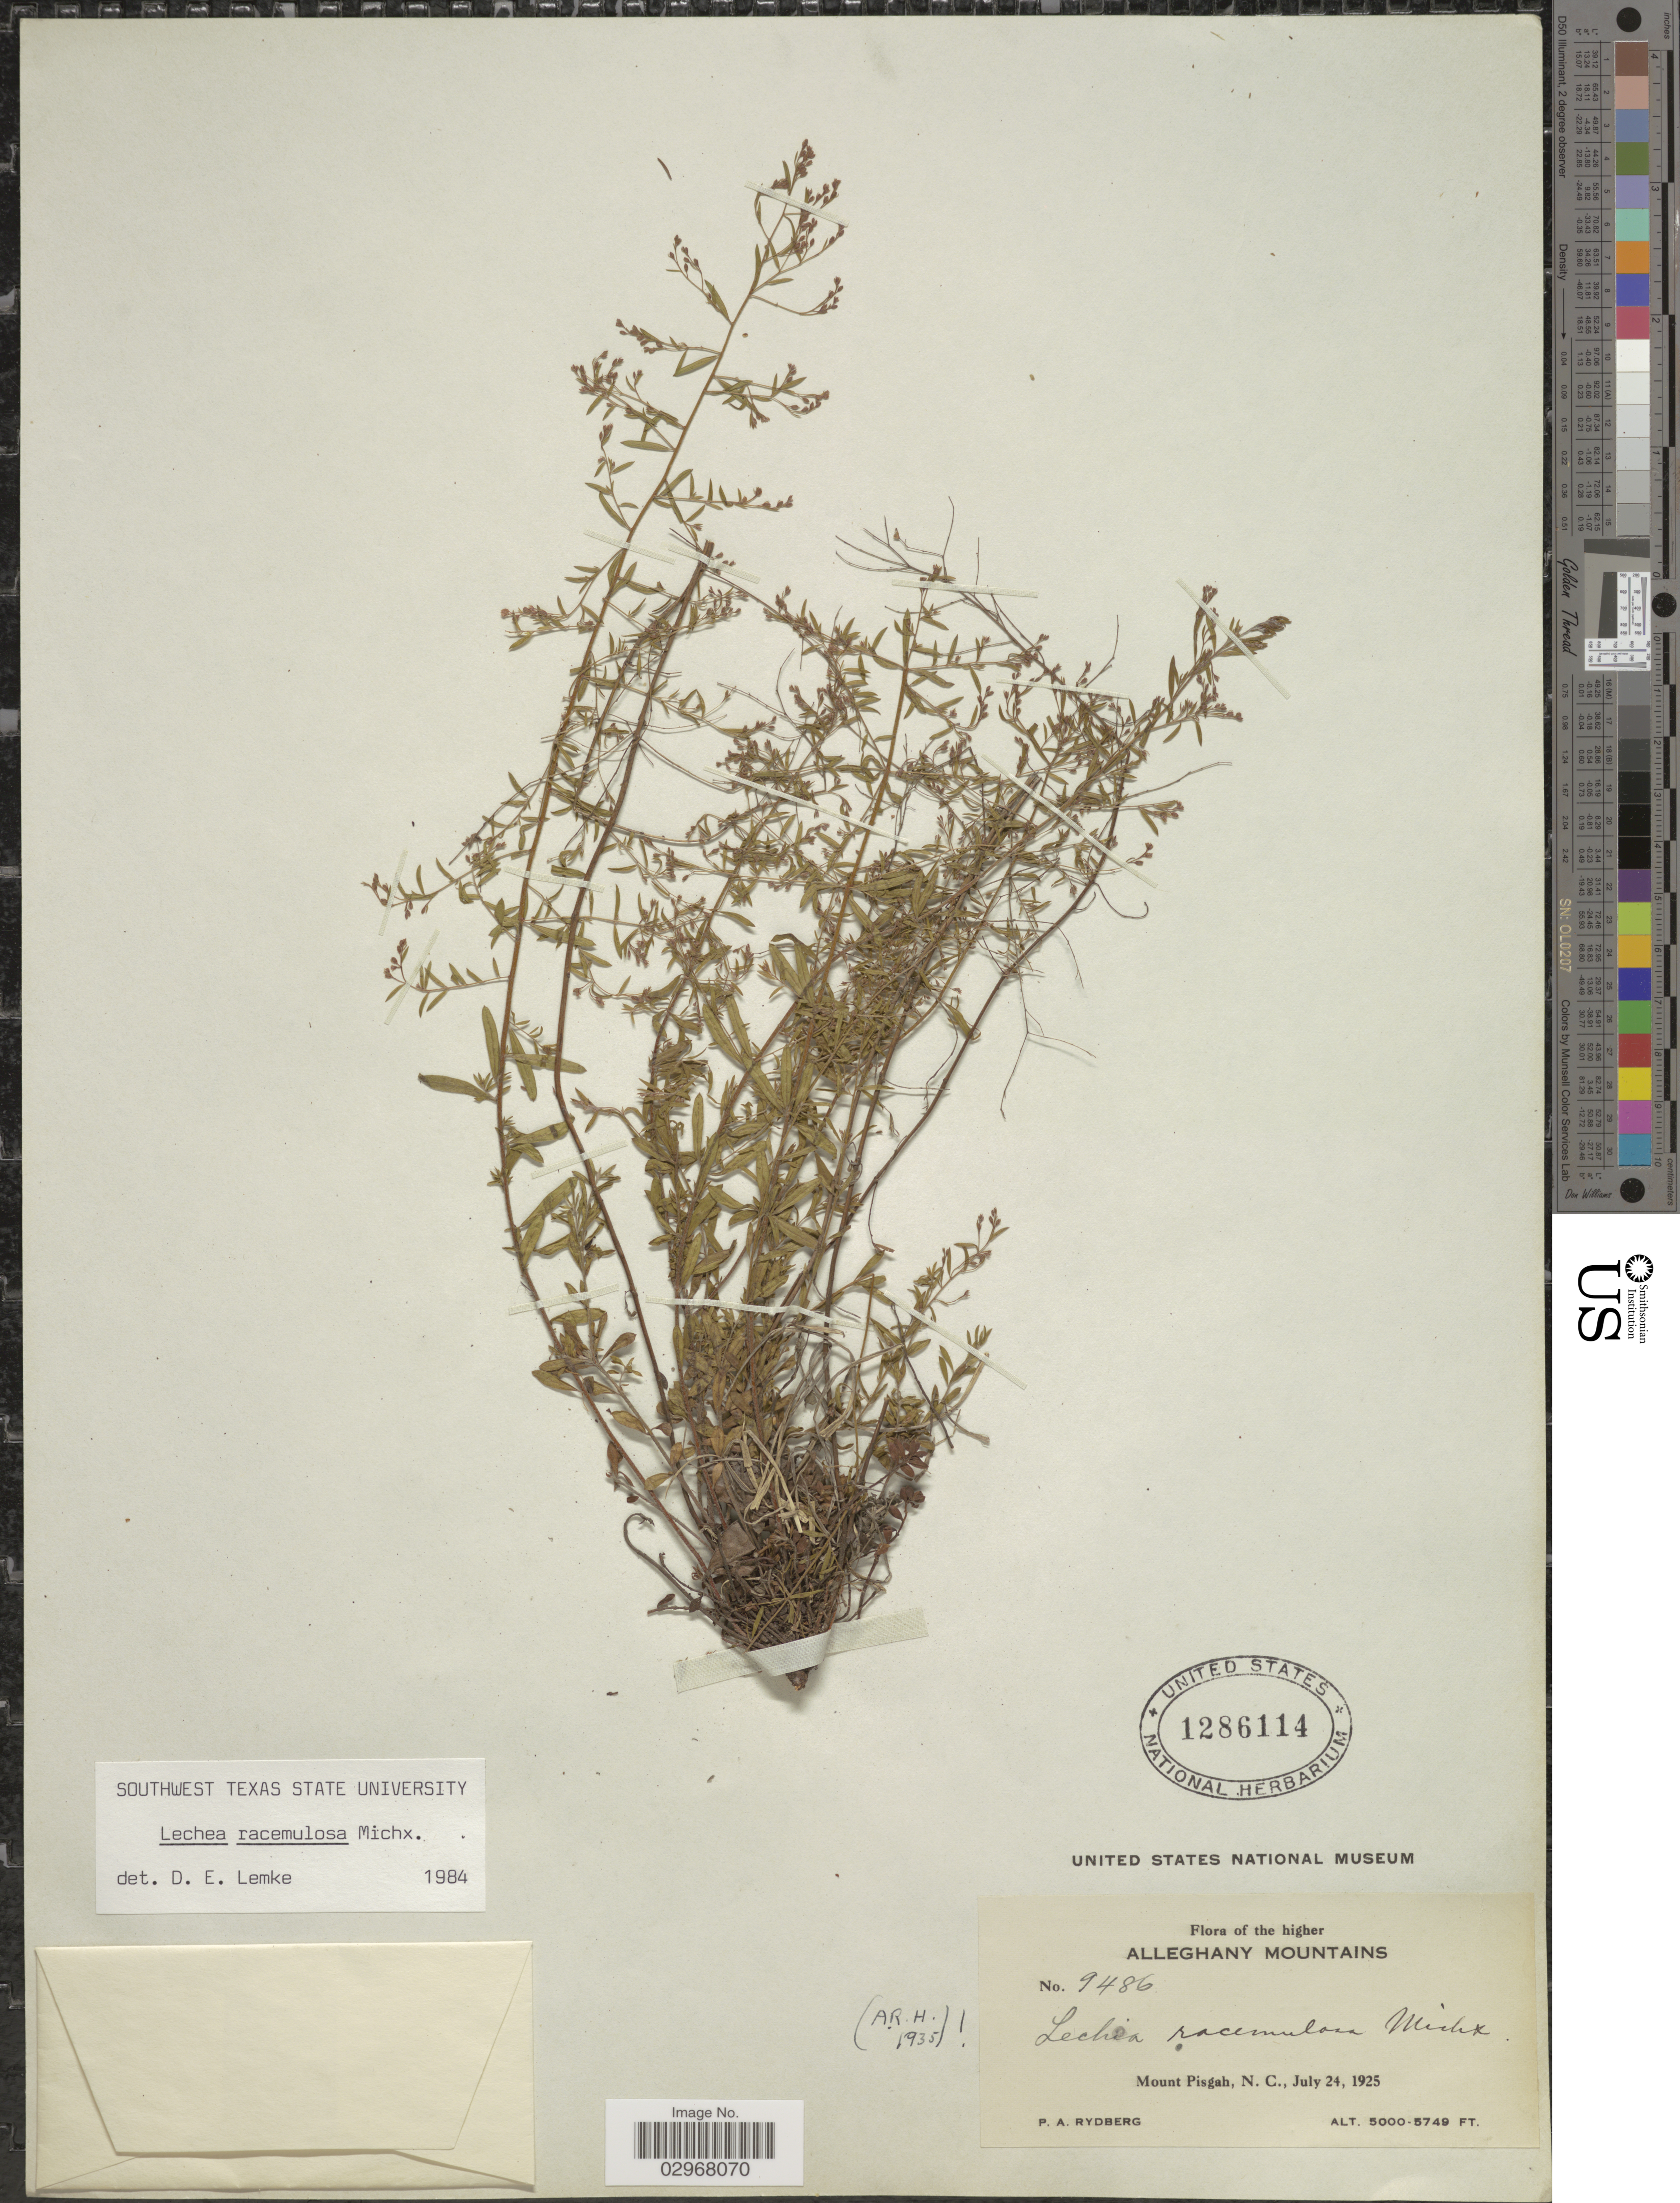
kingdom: Plantae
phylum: Tracheophyta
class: Magnoliopsida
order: Malvales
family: Cistaceae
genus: Lechea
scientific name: Lechea racemulosa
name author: Michx.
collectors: P. A. Rydberg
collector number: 9486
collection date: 1925-07-24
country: United States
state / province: North Carolina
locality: Higher Alleghany Mountains. Mount Pisgah, N. C.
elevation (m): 1524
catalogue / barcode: US 1286114